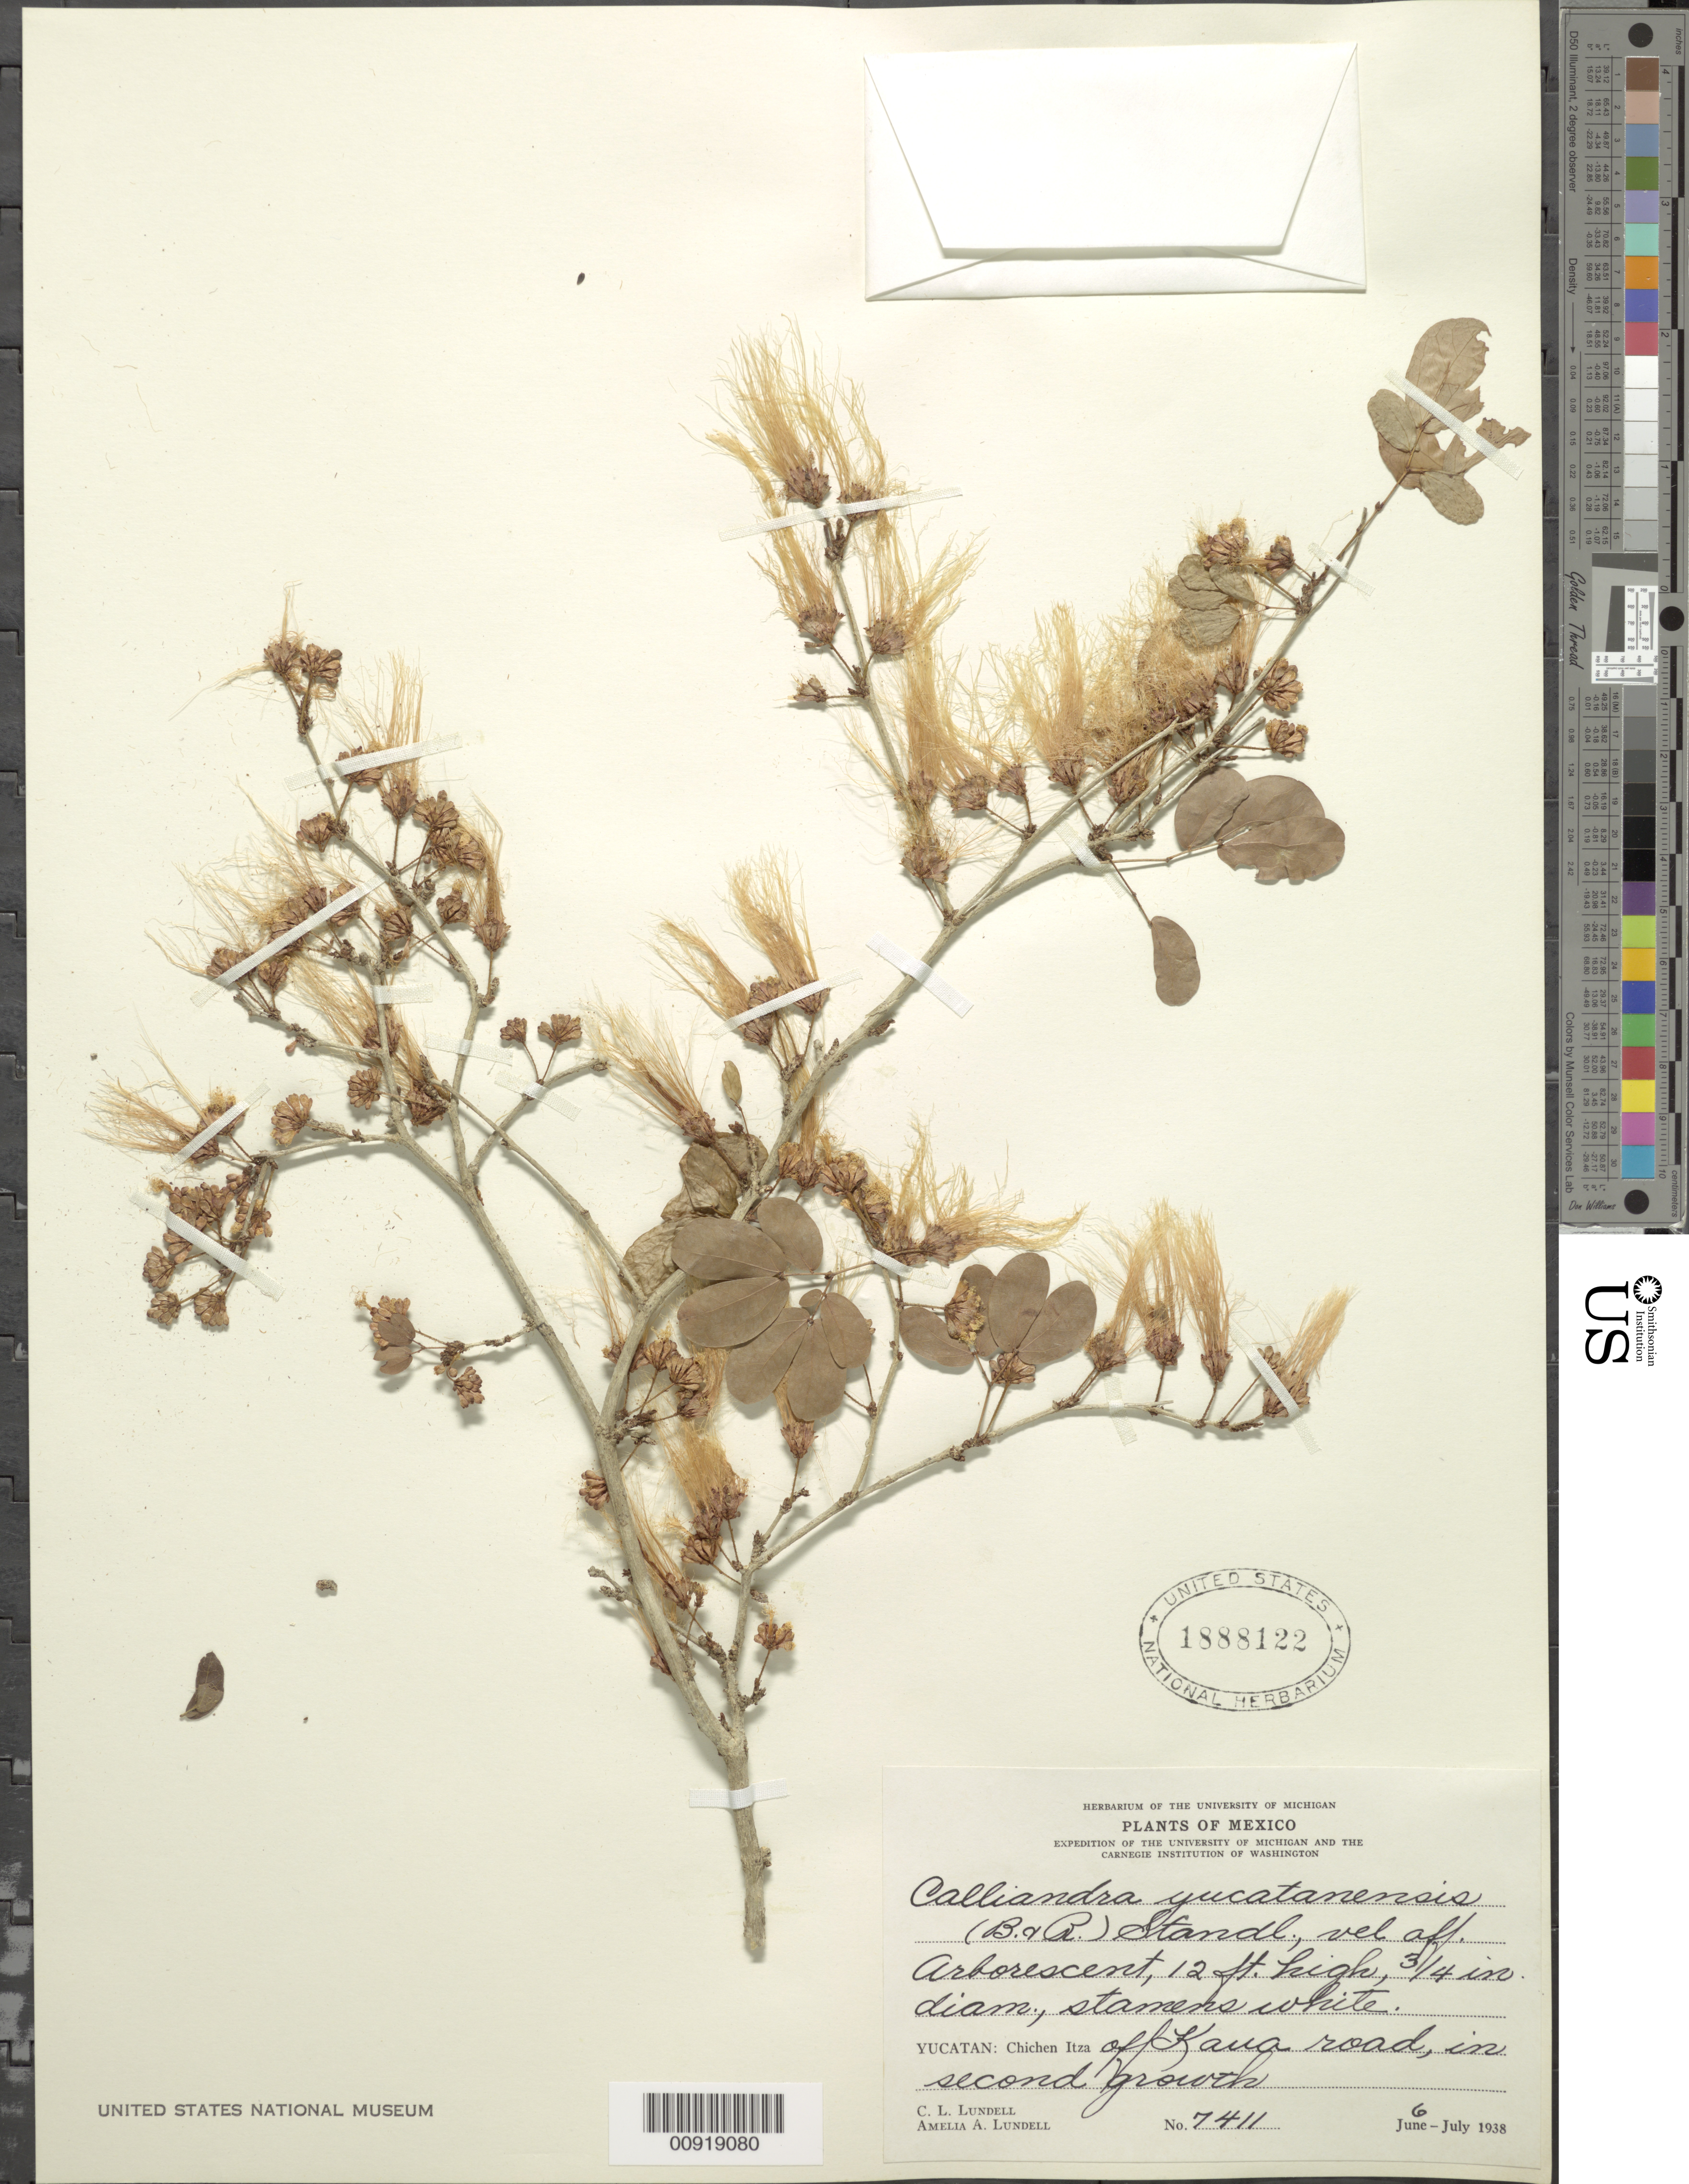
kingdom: Plantae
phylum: Tracheophyta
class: Magnoliopsida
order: Fabales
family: Fabaceae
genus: Calliandra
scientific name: Calliandra yucatanensis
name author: (Britton) Standl.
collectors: C. L. Lundell & A. A. Lundell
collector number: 7411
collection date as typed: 06 Jun 1938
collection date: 1938-06-06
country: Mexico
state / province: Yucatán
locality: Yucatán: Chichen Itza off Kaua road.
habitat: In second growth.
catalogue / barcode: US 1888122